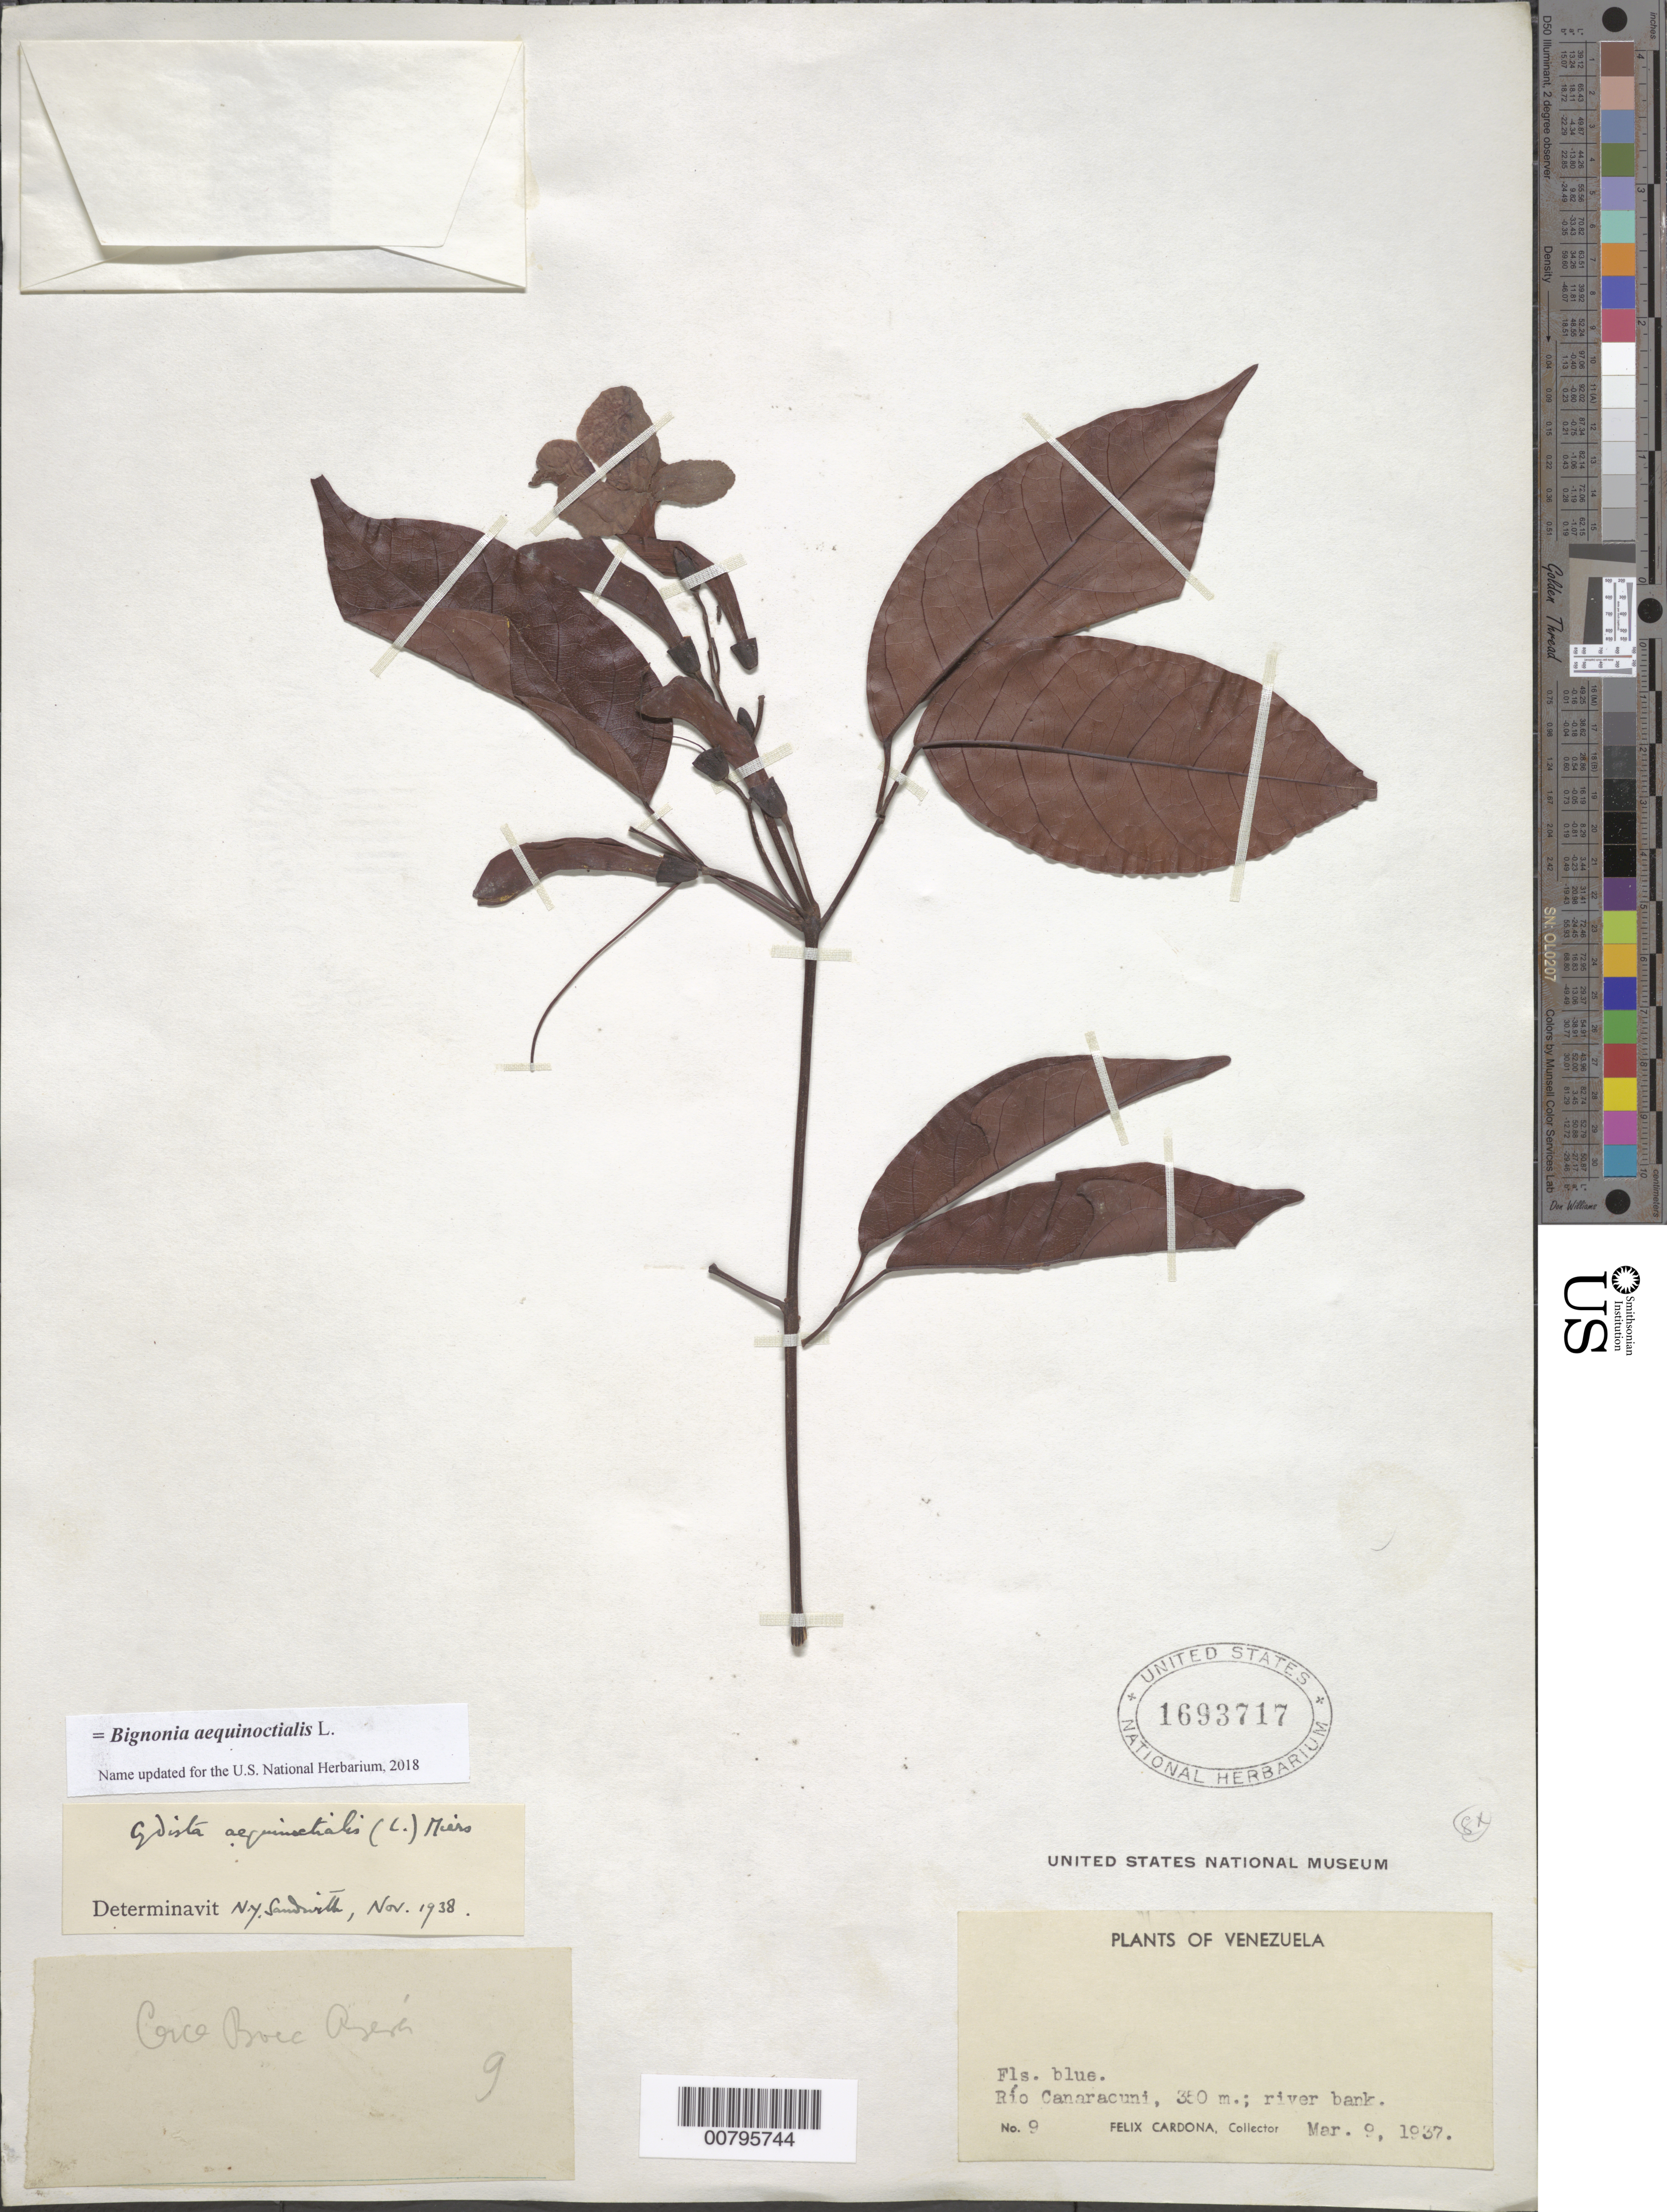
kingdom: Plantae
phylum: Tracheophyta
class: Magnoliopsida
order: Lamiales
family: Bignoniaceae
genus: Bignonia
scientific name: Bignonia aequinoctialis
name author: L.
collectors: F. Cardona Puig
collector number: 9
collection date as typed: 9-Mar-37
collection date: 1937-03-09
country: Venezuela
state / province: Bolívar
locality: Río Canaracuni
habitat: River bank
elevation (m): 350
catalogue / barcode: US 1693717